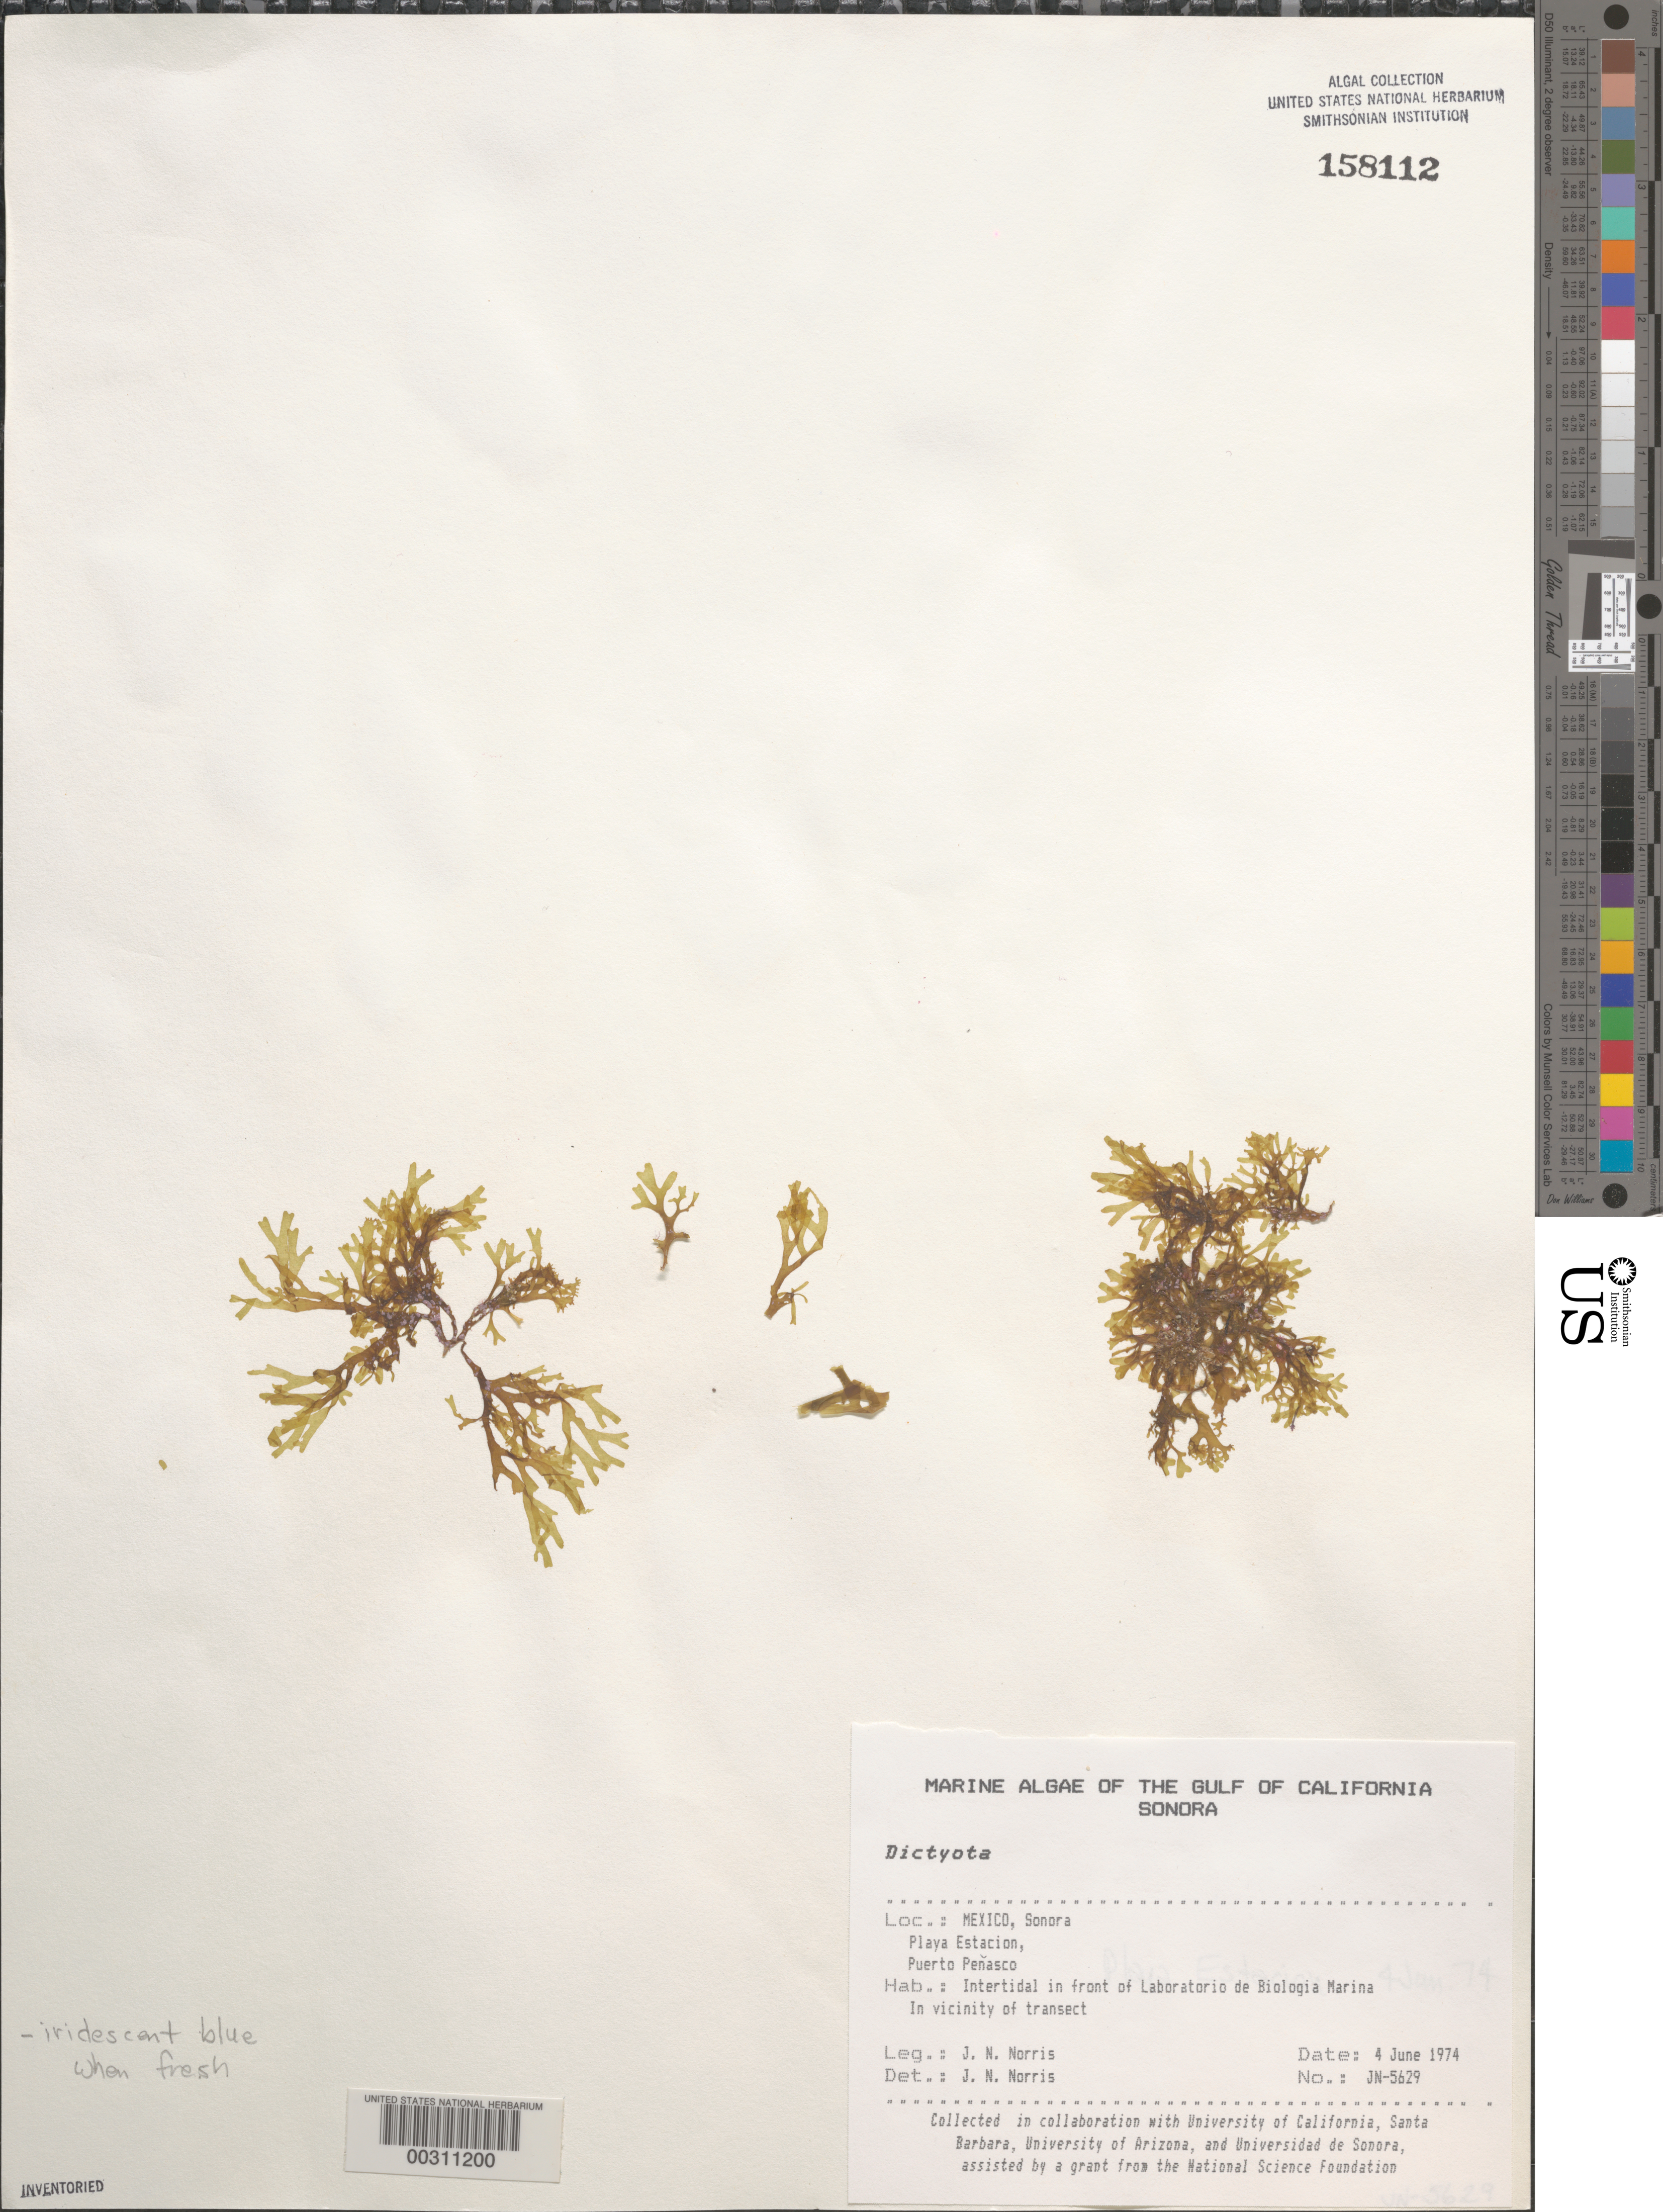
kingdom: Chromista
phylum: Ochrophyta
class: Phaeophyceae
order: Dictyotales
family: Dictyotaceae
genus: Dictyota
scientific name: Dictyota sp.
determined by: Norris, James N.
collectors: J. N. Norris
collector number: JN-5629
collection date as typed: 04 Jun 1974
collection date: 1974-06-04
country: Mexico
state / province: Sonora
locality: Playa Estacion, Puerto Penasco, marine laboratory shore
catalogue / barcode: US 158112